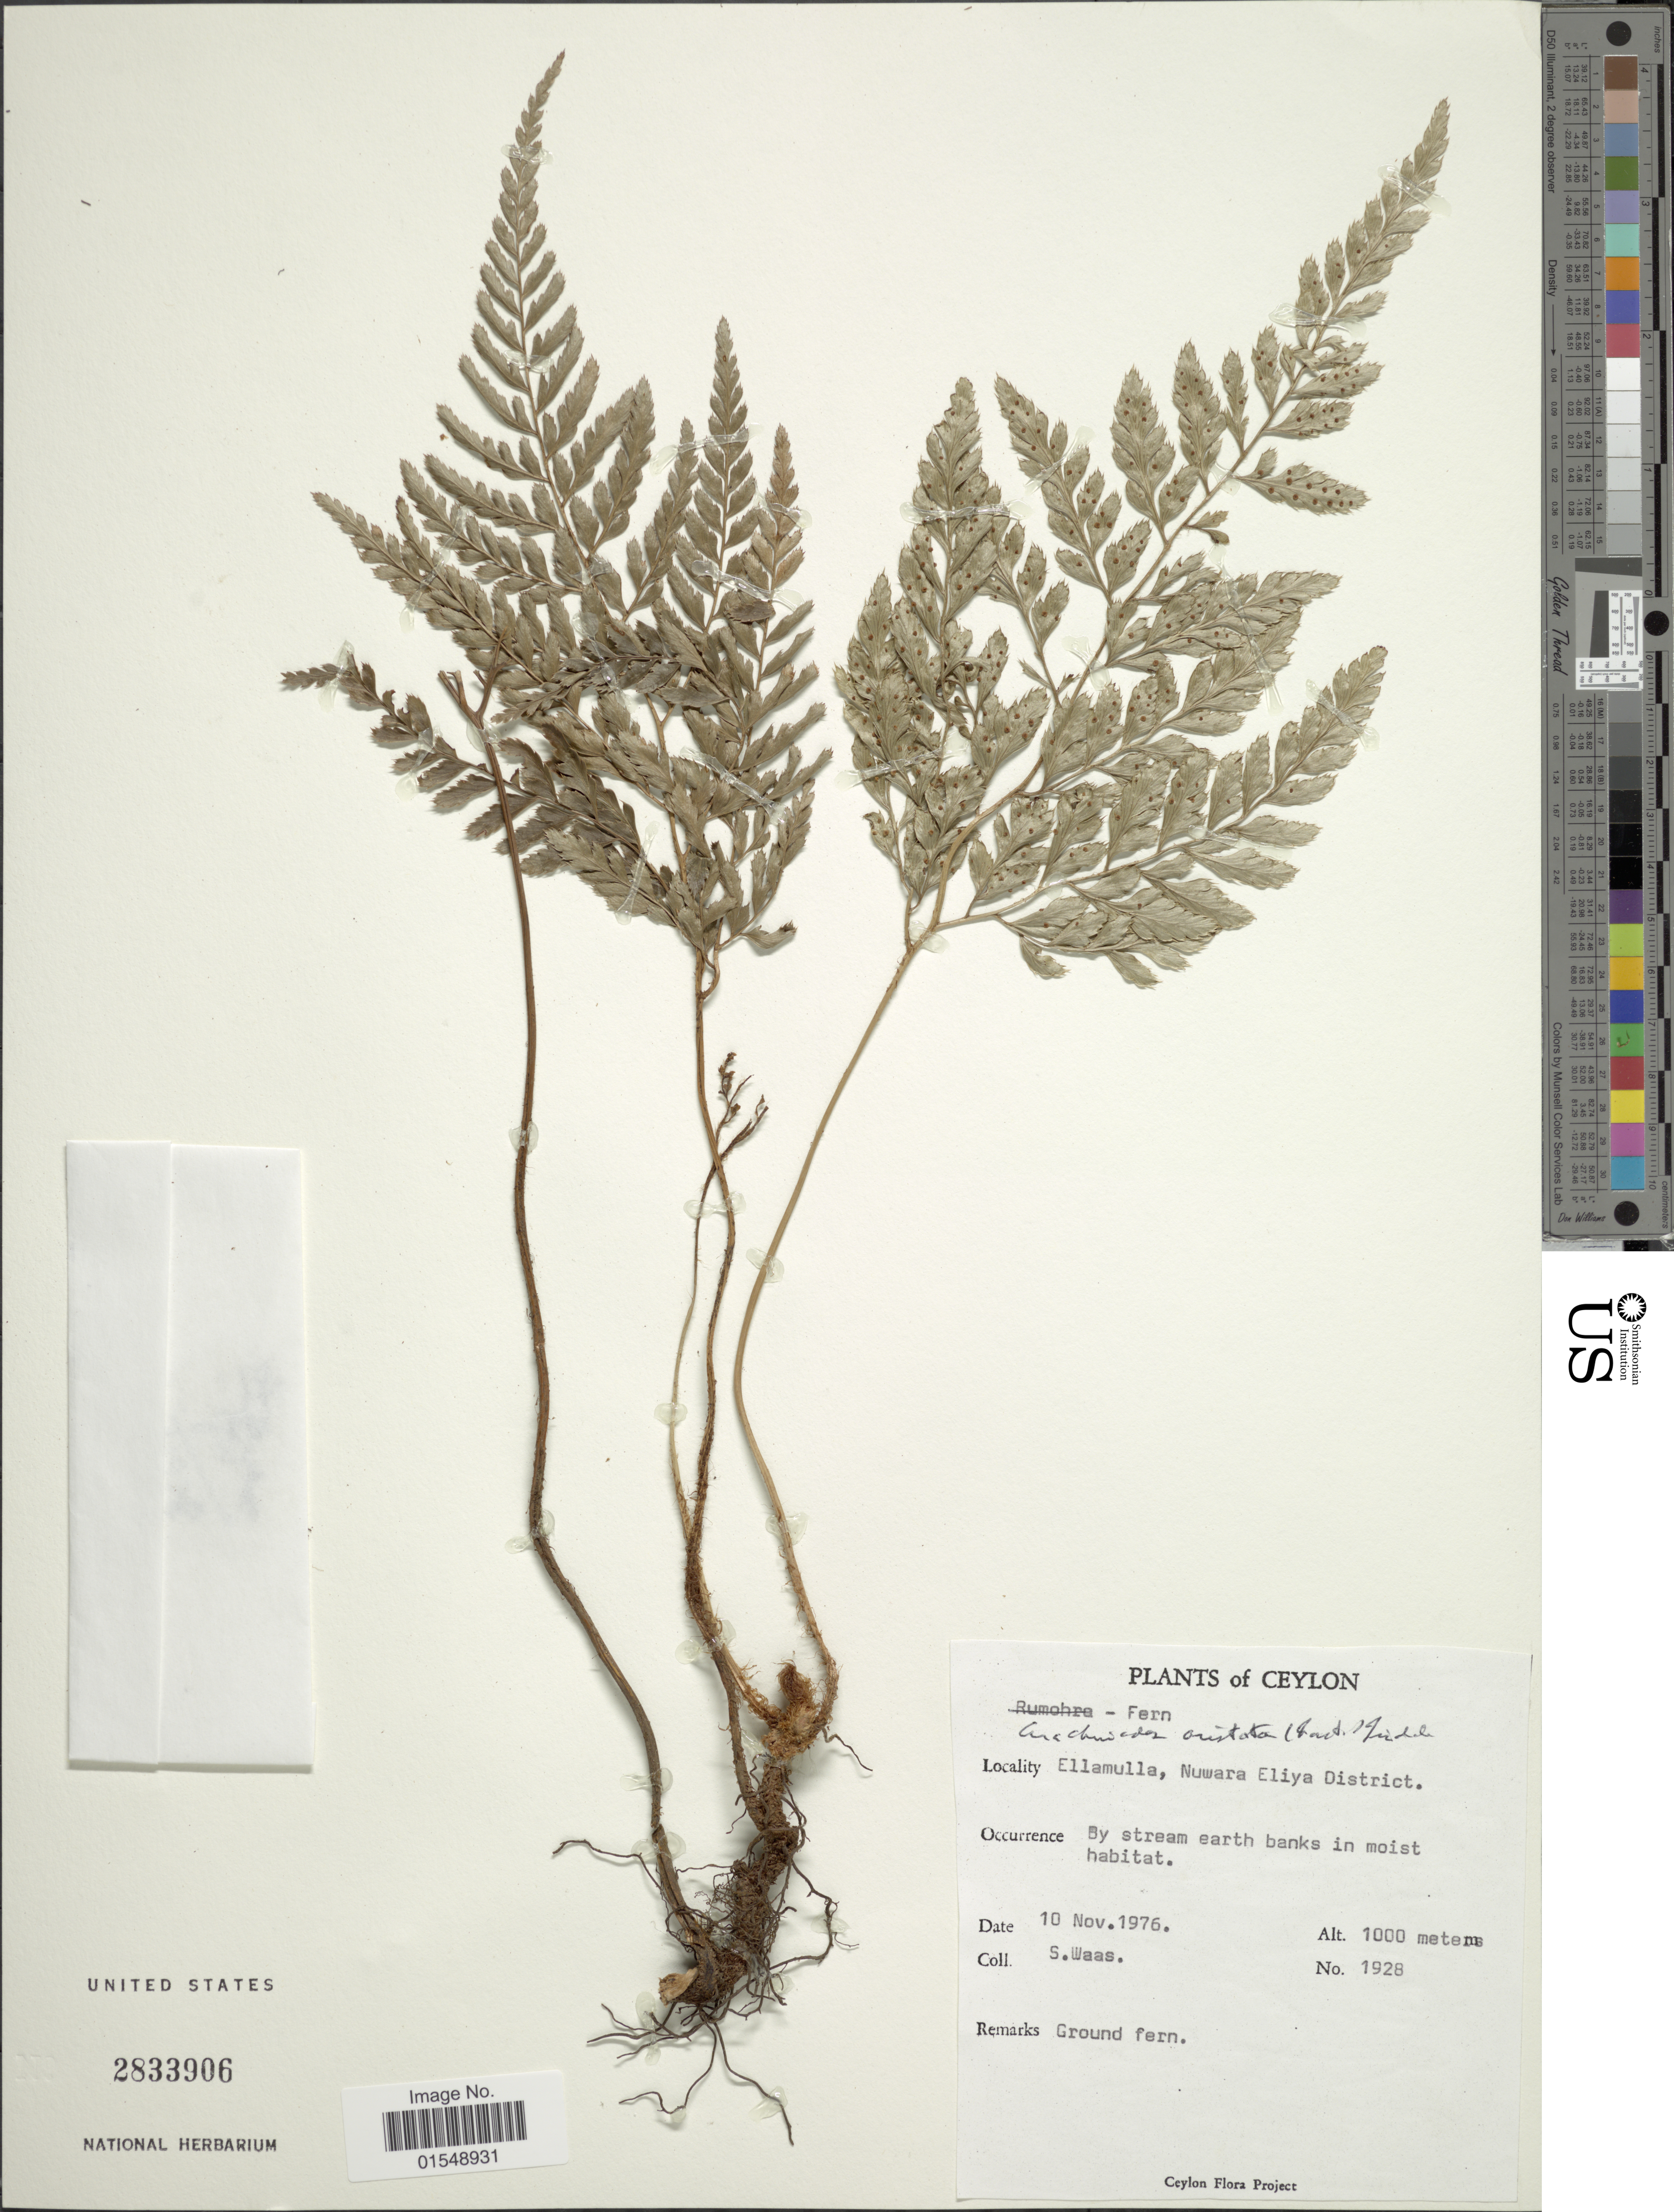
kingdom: Plantae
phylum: Tracheophyta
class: Polypodiopsida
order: Polypodiales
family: Dryopteridaceae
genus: Arachniodes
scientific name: Arachniodes aristata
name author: (G. Forst.) Tindale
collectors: S. Waas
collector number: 1928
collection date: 1976-11-10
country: Sri Lanka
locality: Ceylon, Ellamulla, Nuwara Eliya District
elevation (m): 1000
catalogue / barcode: US 2833906